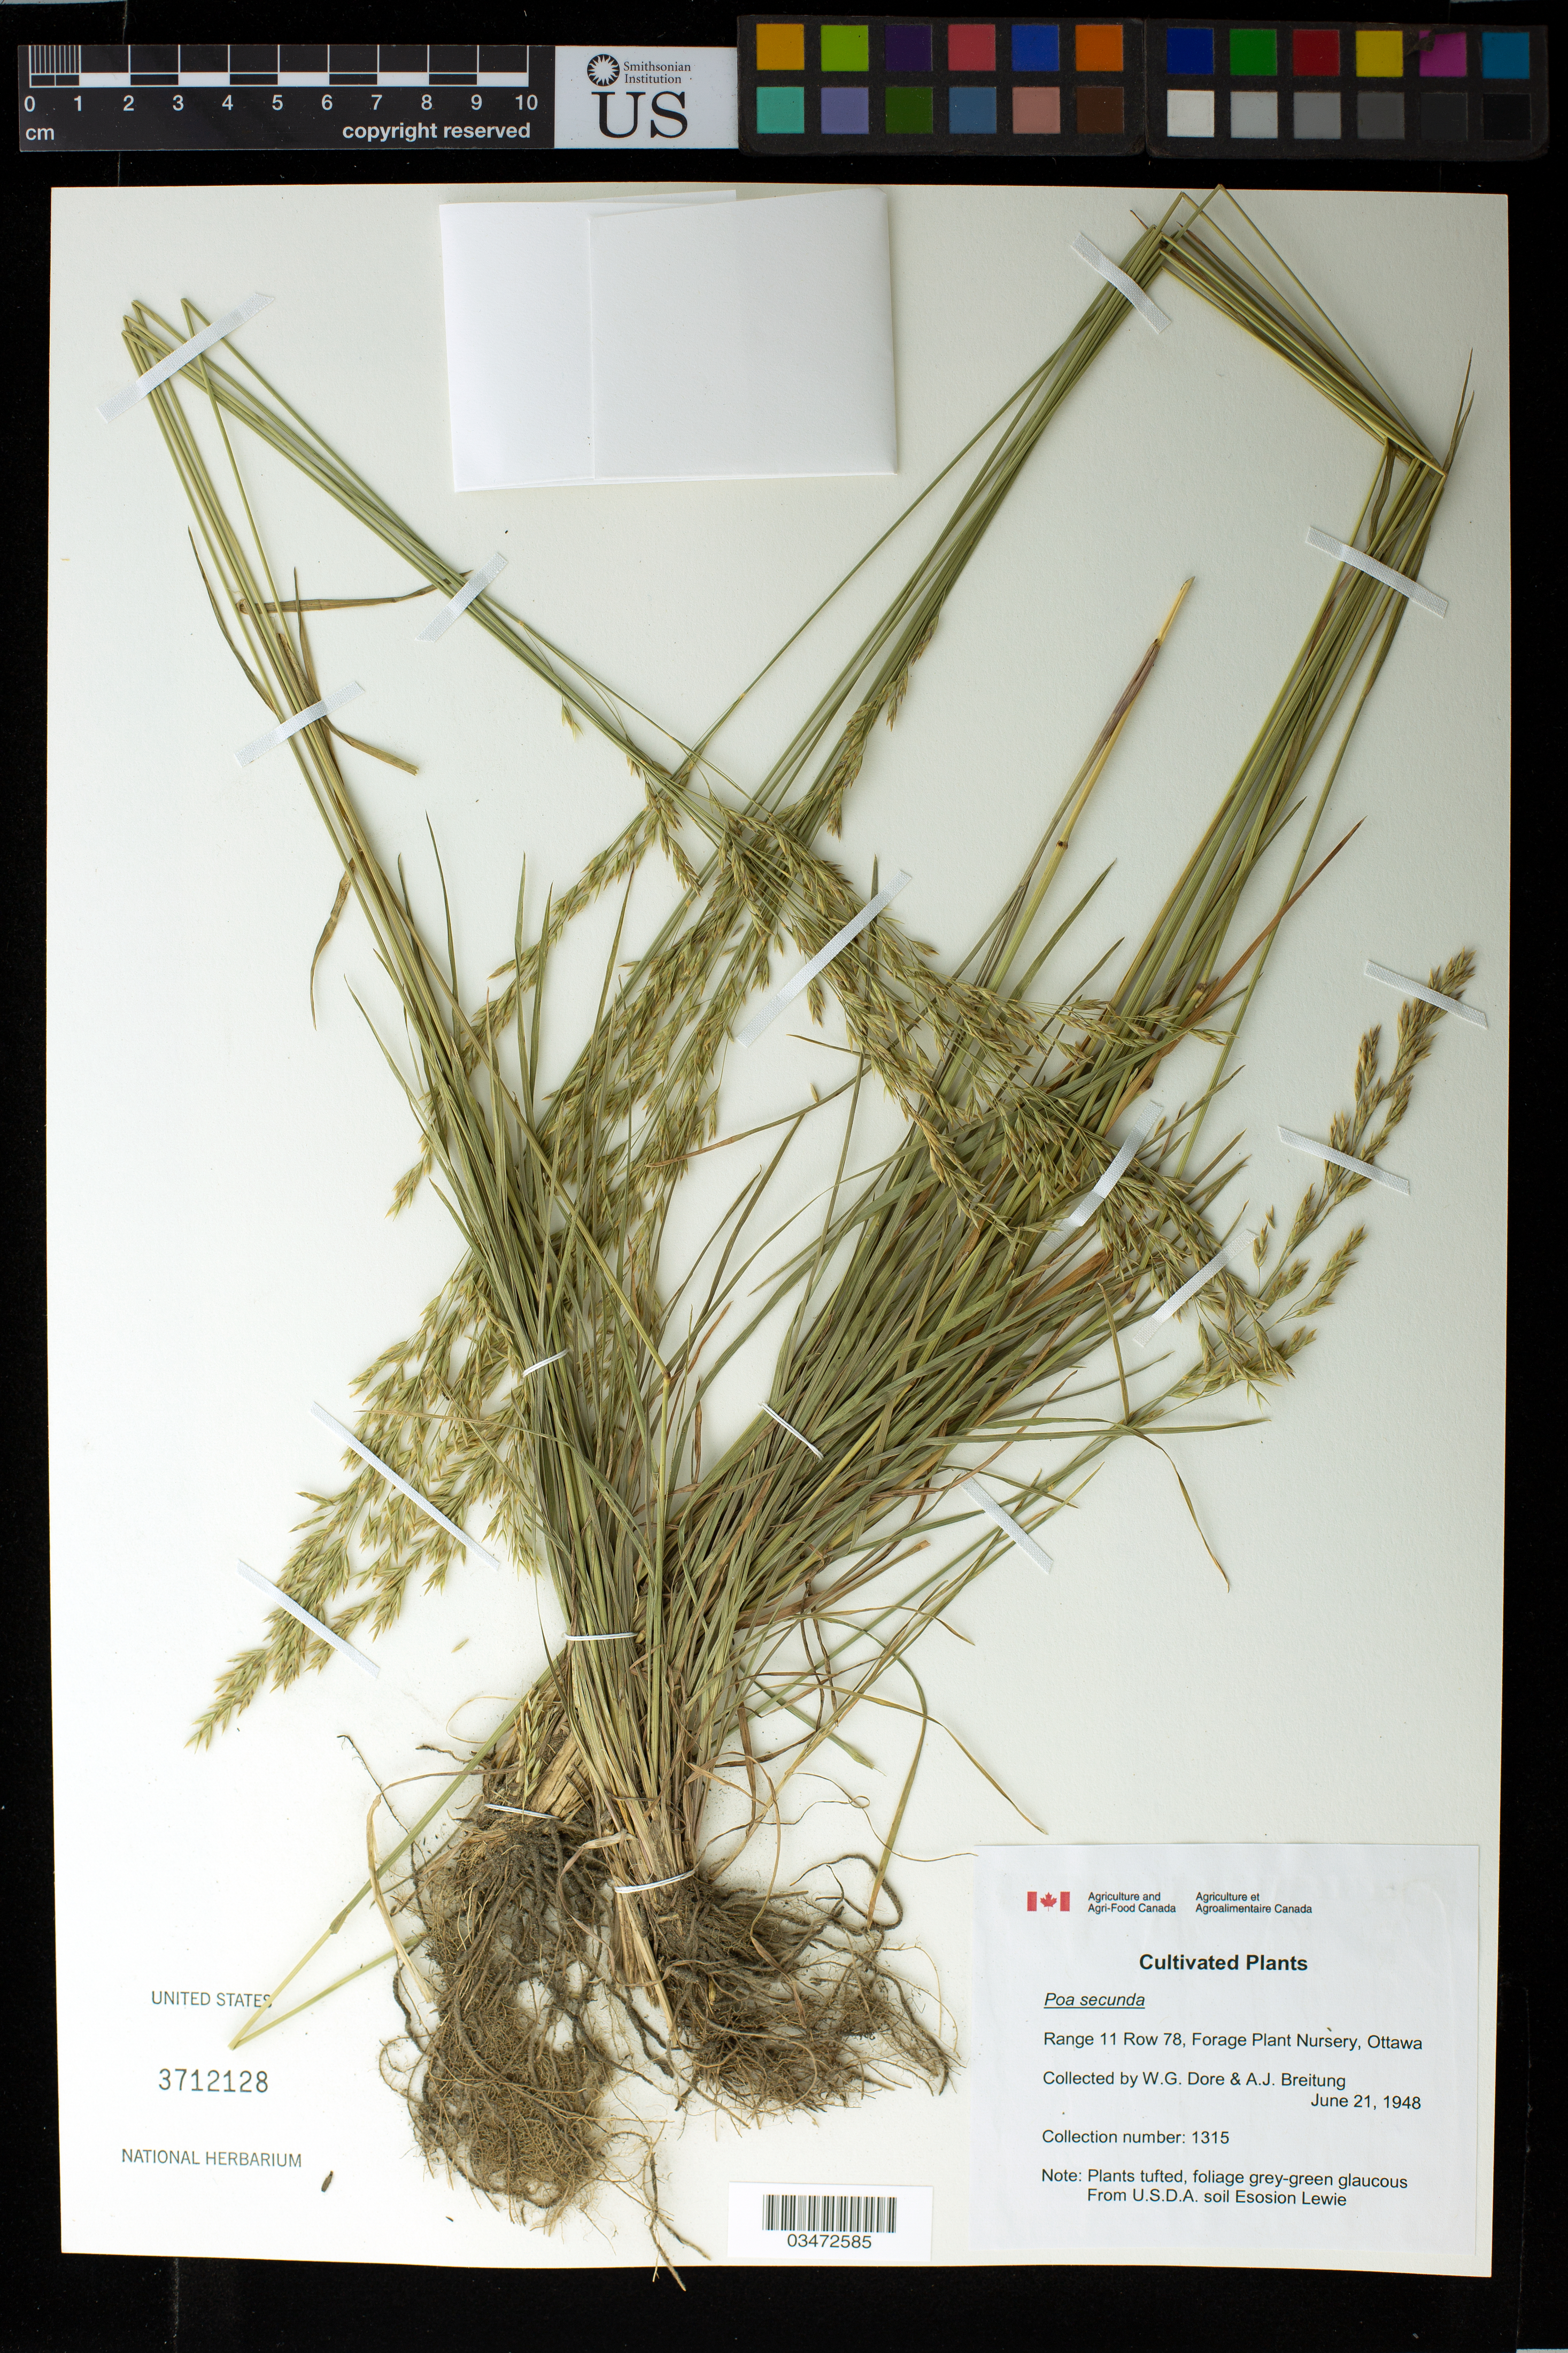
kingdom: Plantae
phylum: Tracheophyta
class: Liliopsida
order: Poales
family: Poaceae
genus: Poa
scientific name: Poa secunda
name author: J. Presl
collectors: W. Dore & A. J. Breitung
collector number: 1315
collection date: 1948-06-21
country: Canada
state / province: Ontario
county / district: Ottawa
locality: Range 11 Row 78, Forage Plant Nursery, Ottawa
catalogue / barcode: US 3712128